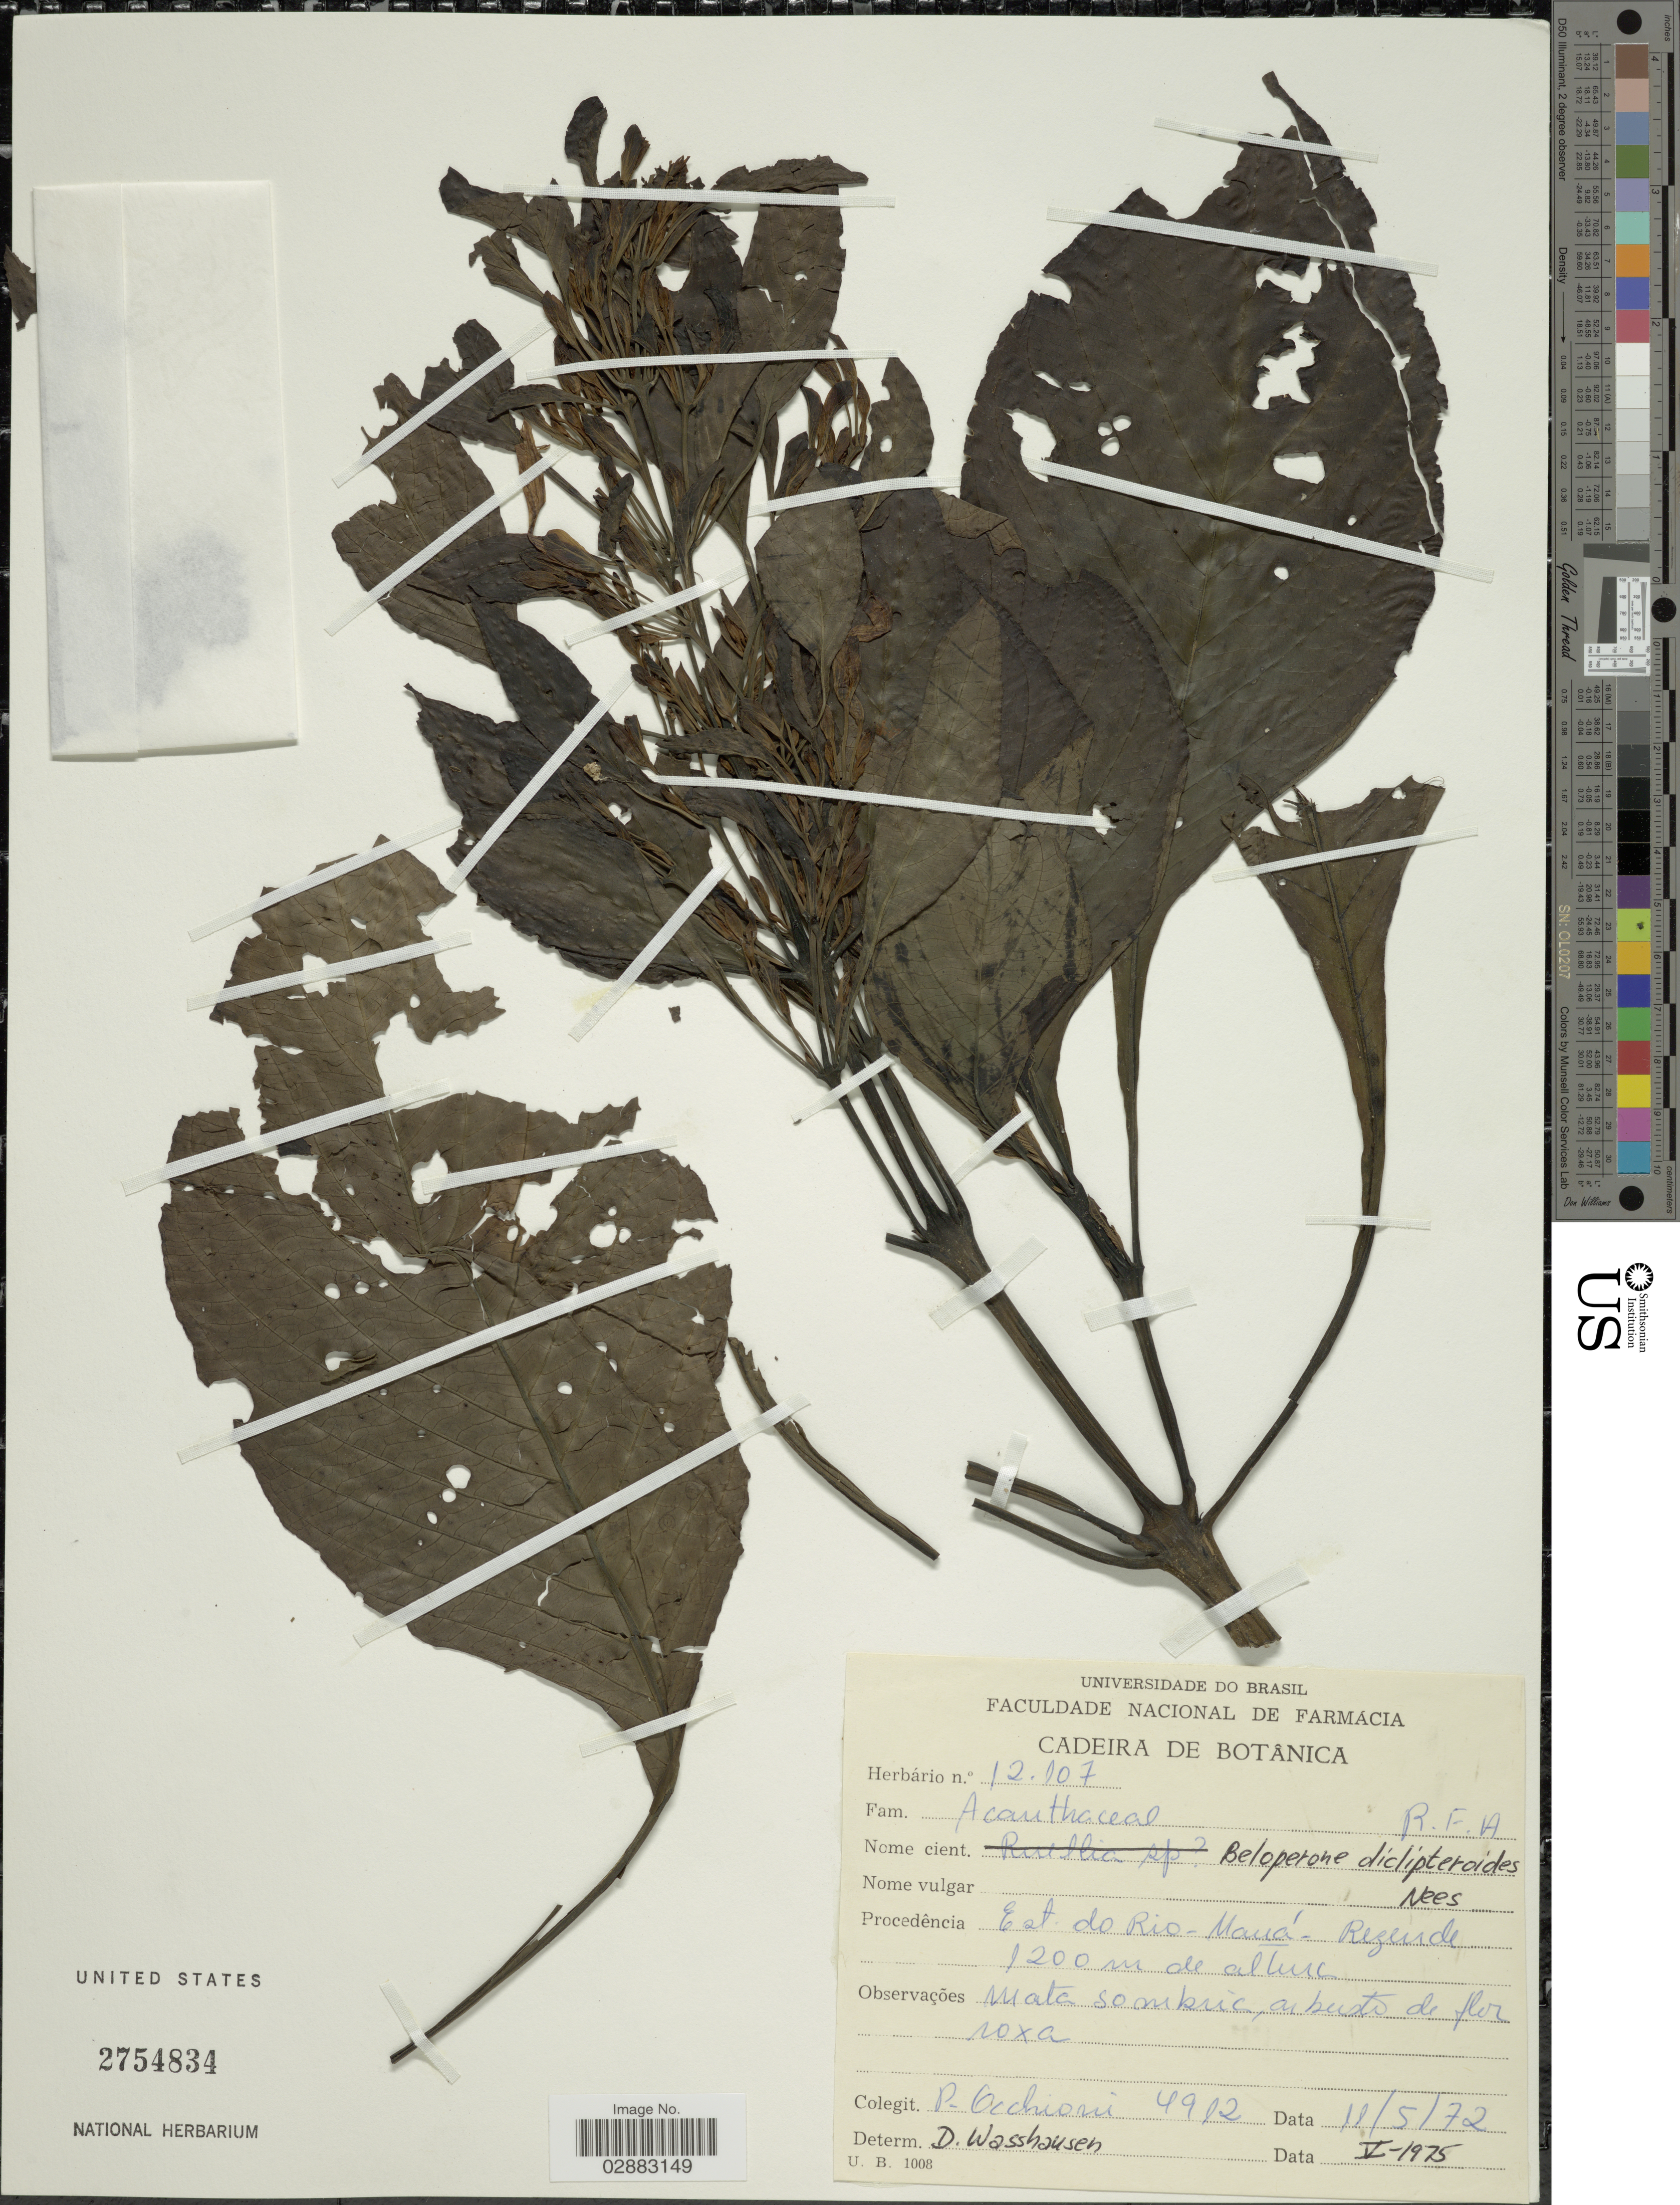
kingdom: Plantae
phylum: Tracheophyta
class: Magnoliopsida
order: Lamiales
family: Acanthaceae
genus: Beloperone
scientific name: Beloperone diclipteroides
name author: Nees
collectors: P. Occhioni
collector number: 4902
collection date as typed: Transcribed d/m/y: 11/5/72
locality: Est. do Rio-Mauá-Rezende [interpreted].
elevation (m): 1200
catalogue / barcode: US 2754834